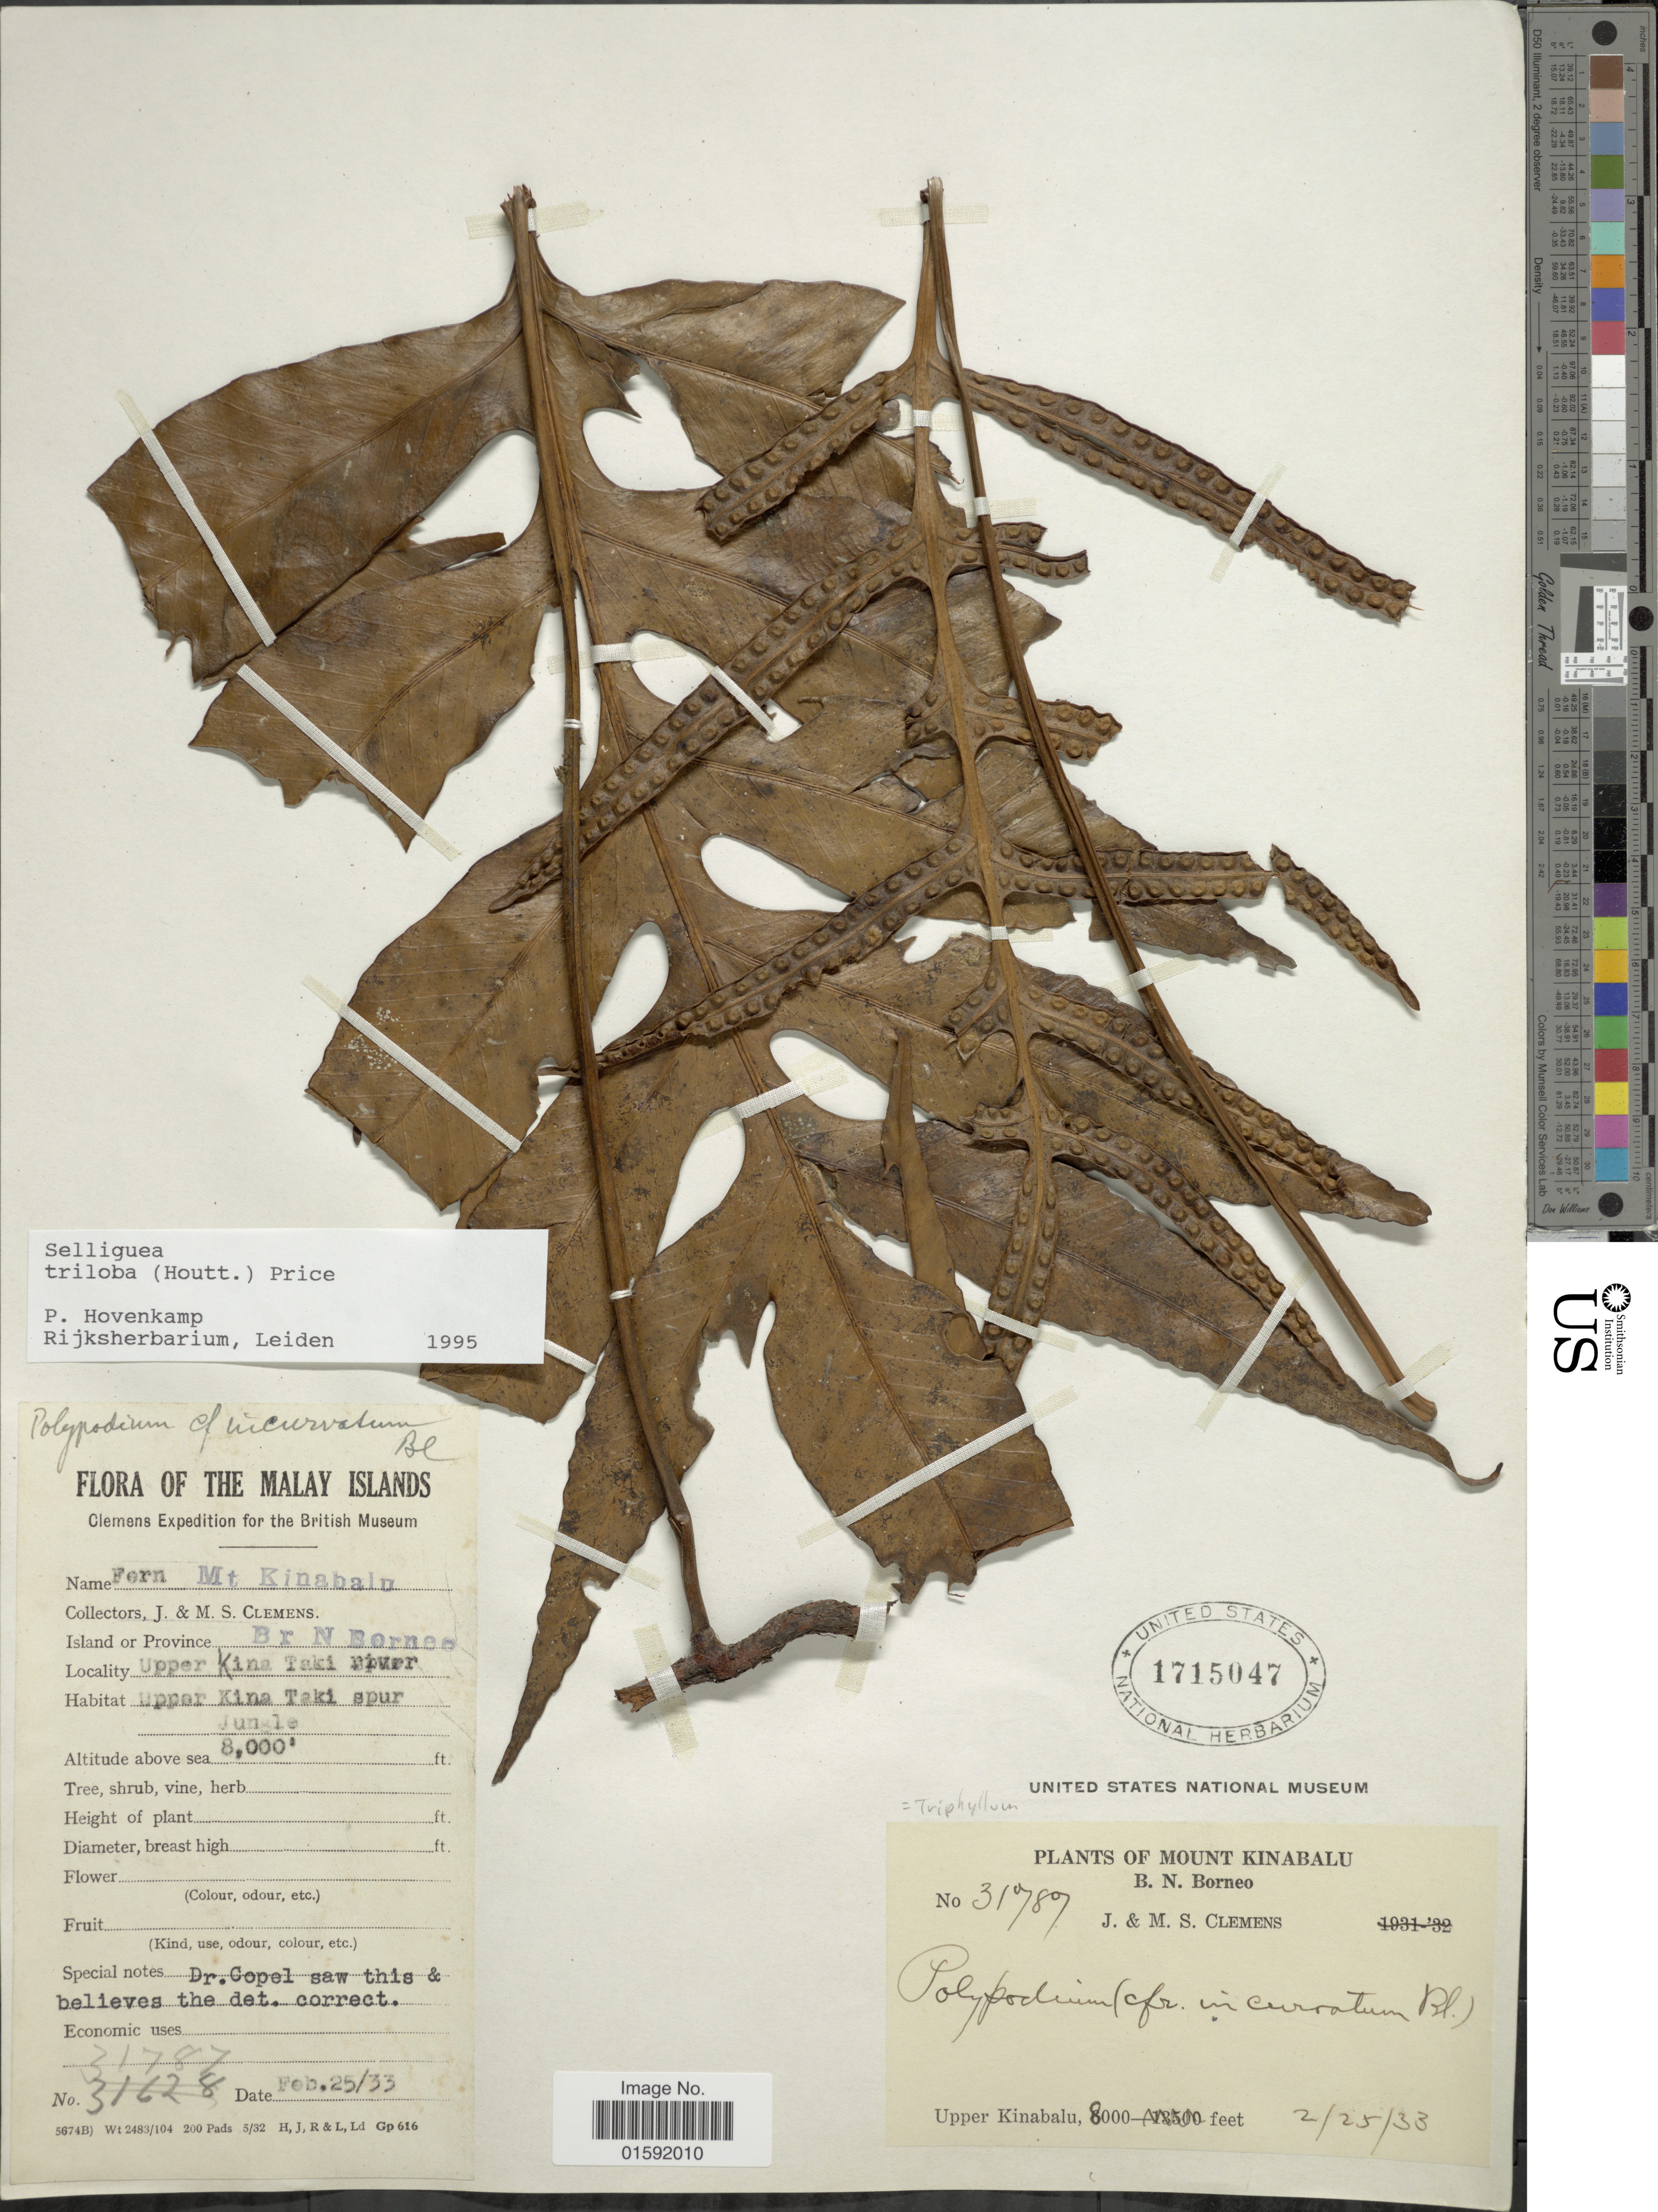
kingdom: Plantae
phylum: Tracheophyta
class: Polypodiopsida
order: Polypodiales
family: Polypodiaceae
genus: Selliguea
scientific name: Selliguea triloba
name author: (Houtt.) M.G. Price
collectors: J. Clemens & M. S. Clemens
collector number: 31787*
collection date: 1933-02-25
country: Malaysia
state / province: Sabah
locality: B.N. Borneo, Mount Kinabalu, Upper Kina Taki River, Upper Kina Taki Spur, Upper Kinabalu,The Malay Islands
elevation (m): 2438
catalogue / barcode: US 1715047